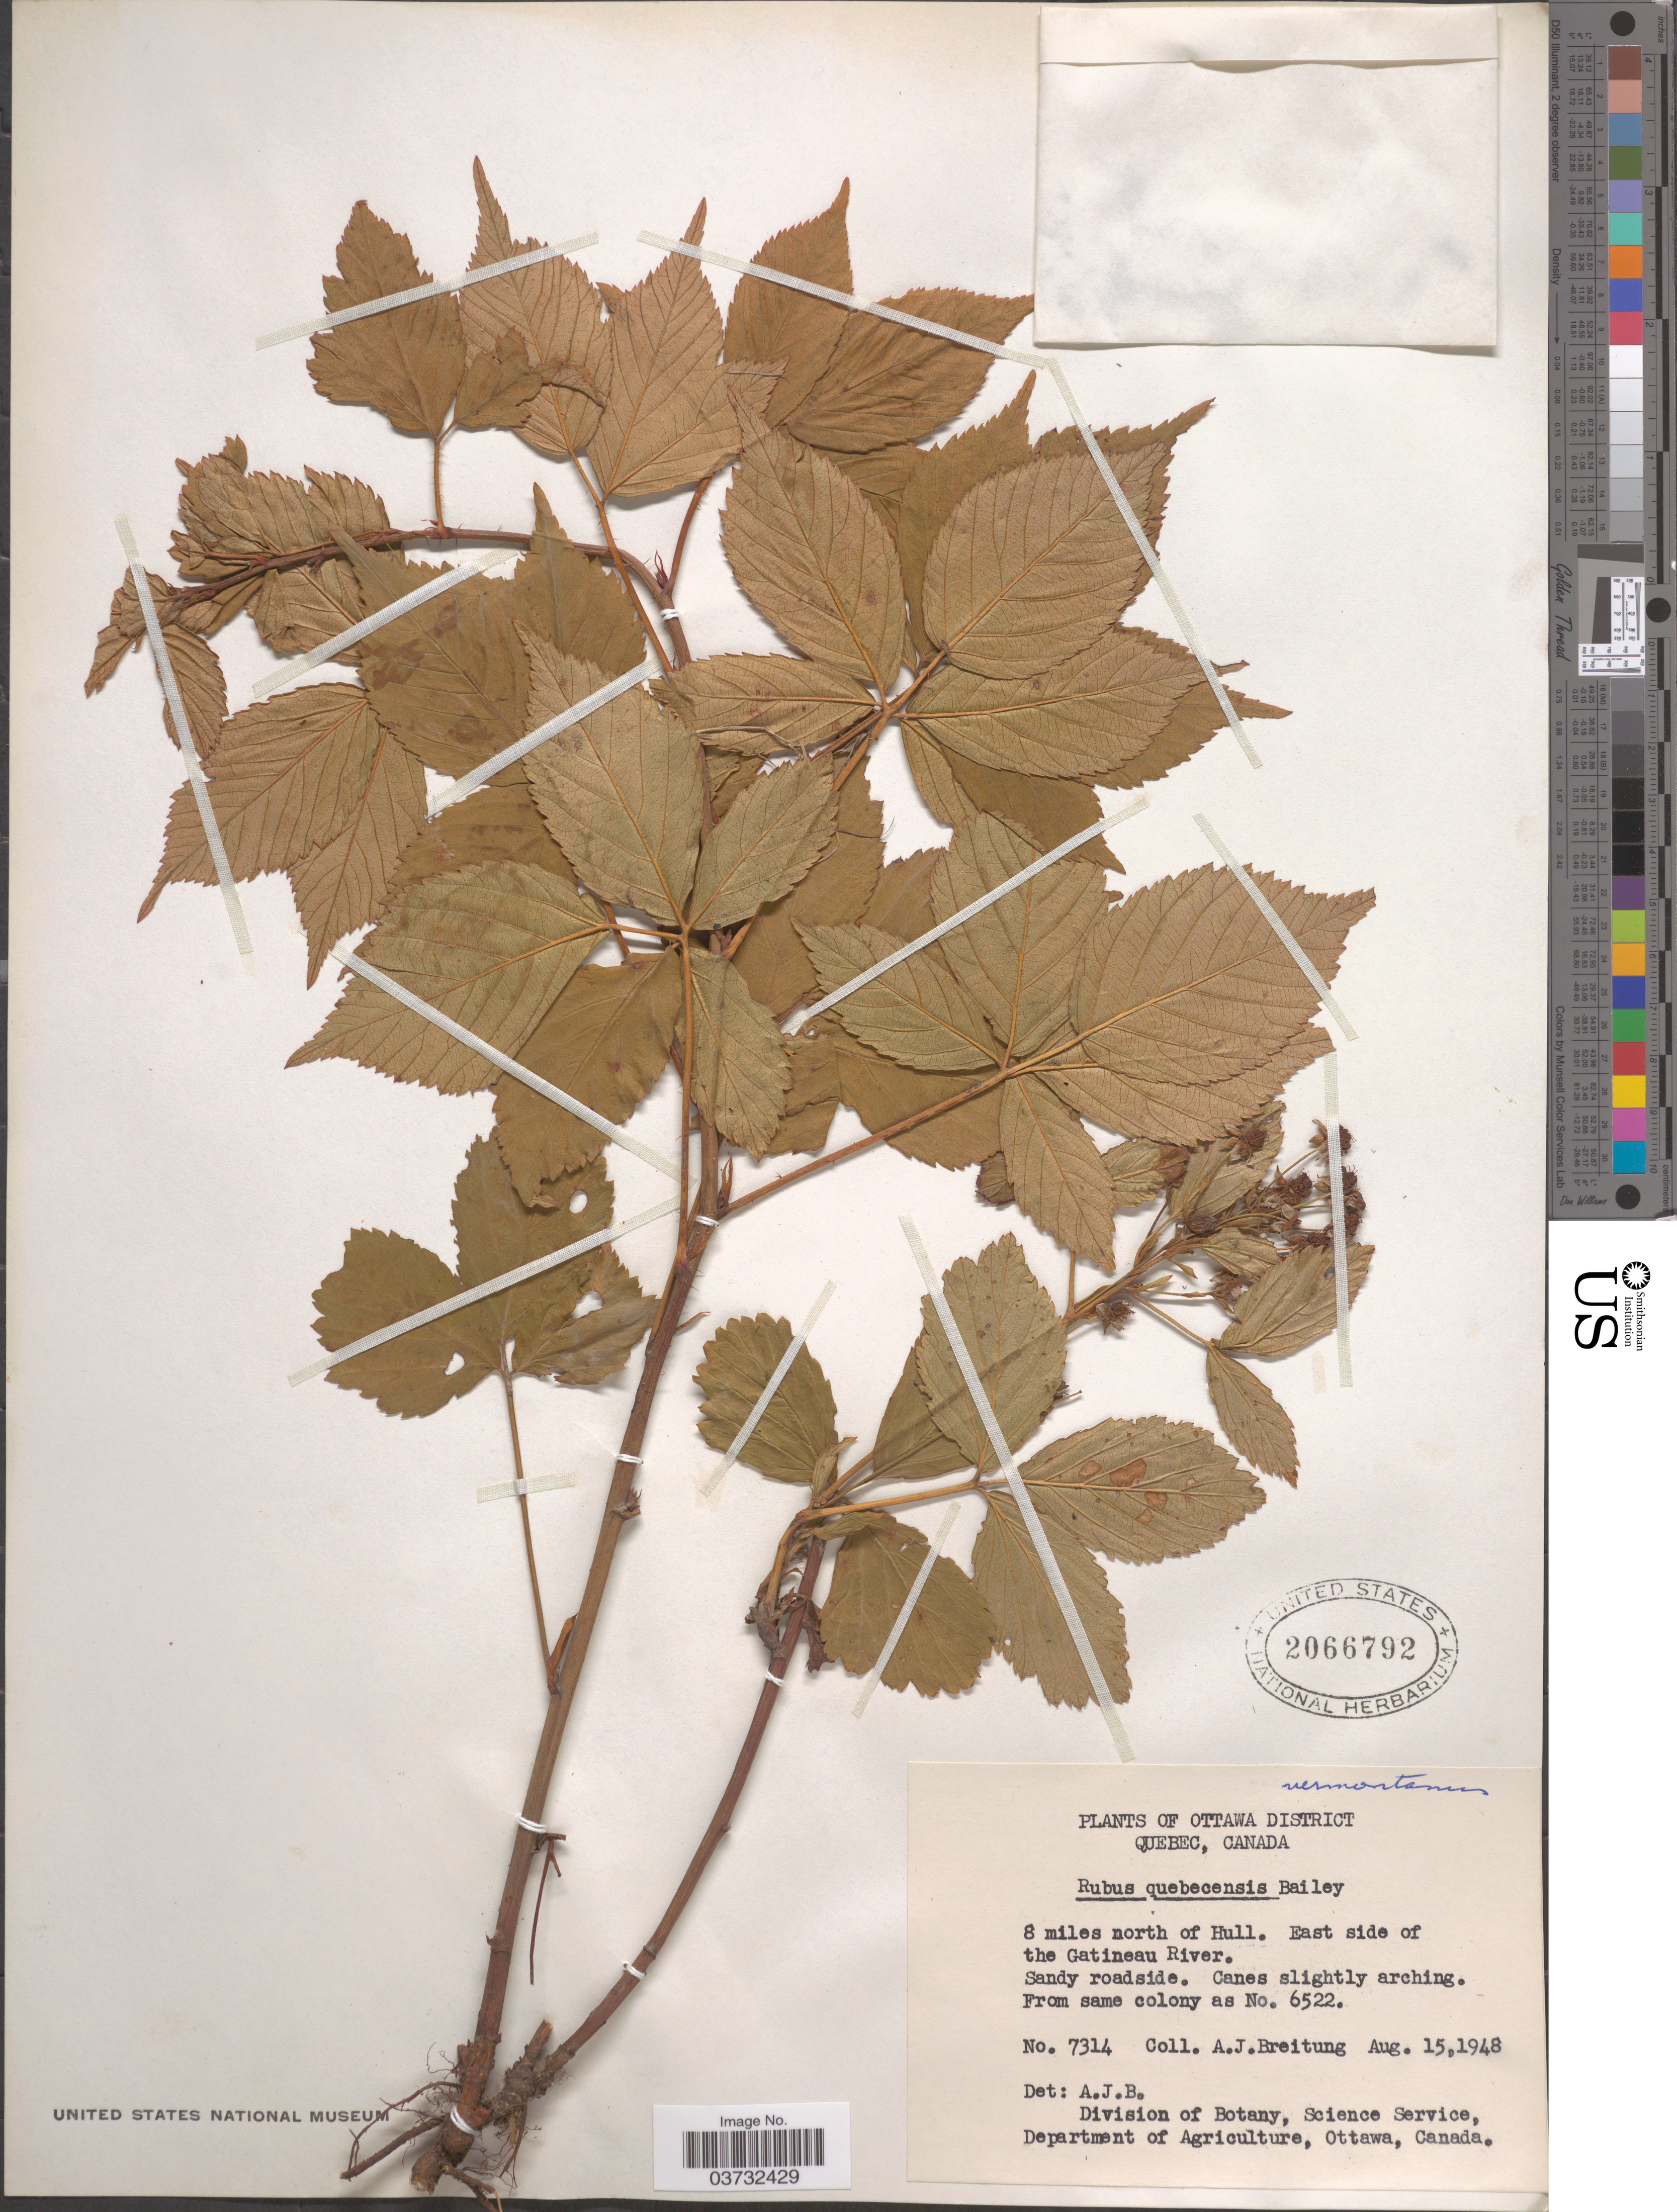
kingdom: Plantae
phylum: Tracheophyta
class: Magnoliopsida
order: Rosales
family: Rosaceae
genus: Rubus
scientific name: Rubus vermontanus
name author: Blanch.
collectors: A. Breitung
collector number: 7314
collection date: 1948-08-15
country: Canada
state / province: Quebec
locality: Ottawa District. 8 miles north of Hull. East side of the Gatineau River. Sandy roadside.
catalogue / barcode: US 2066792